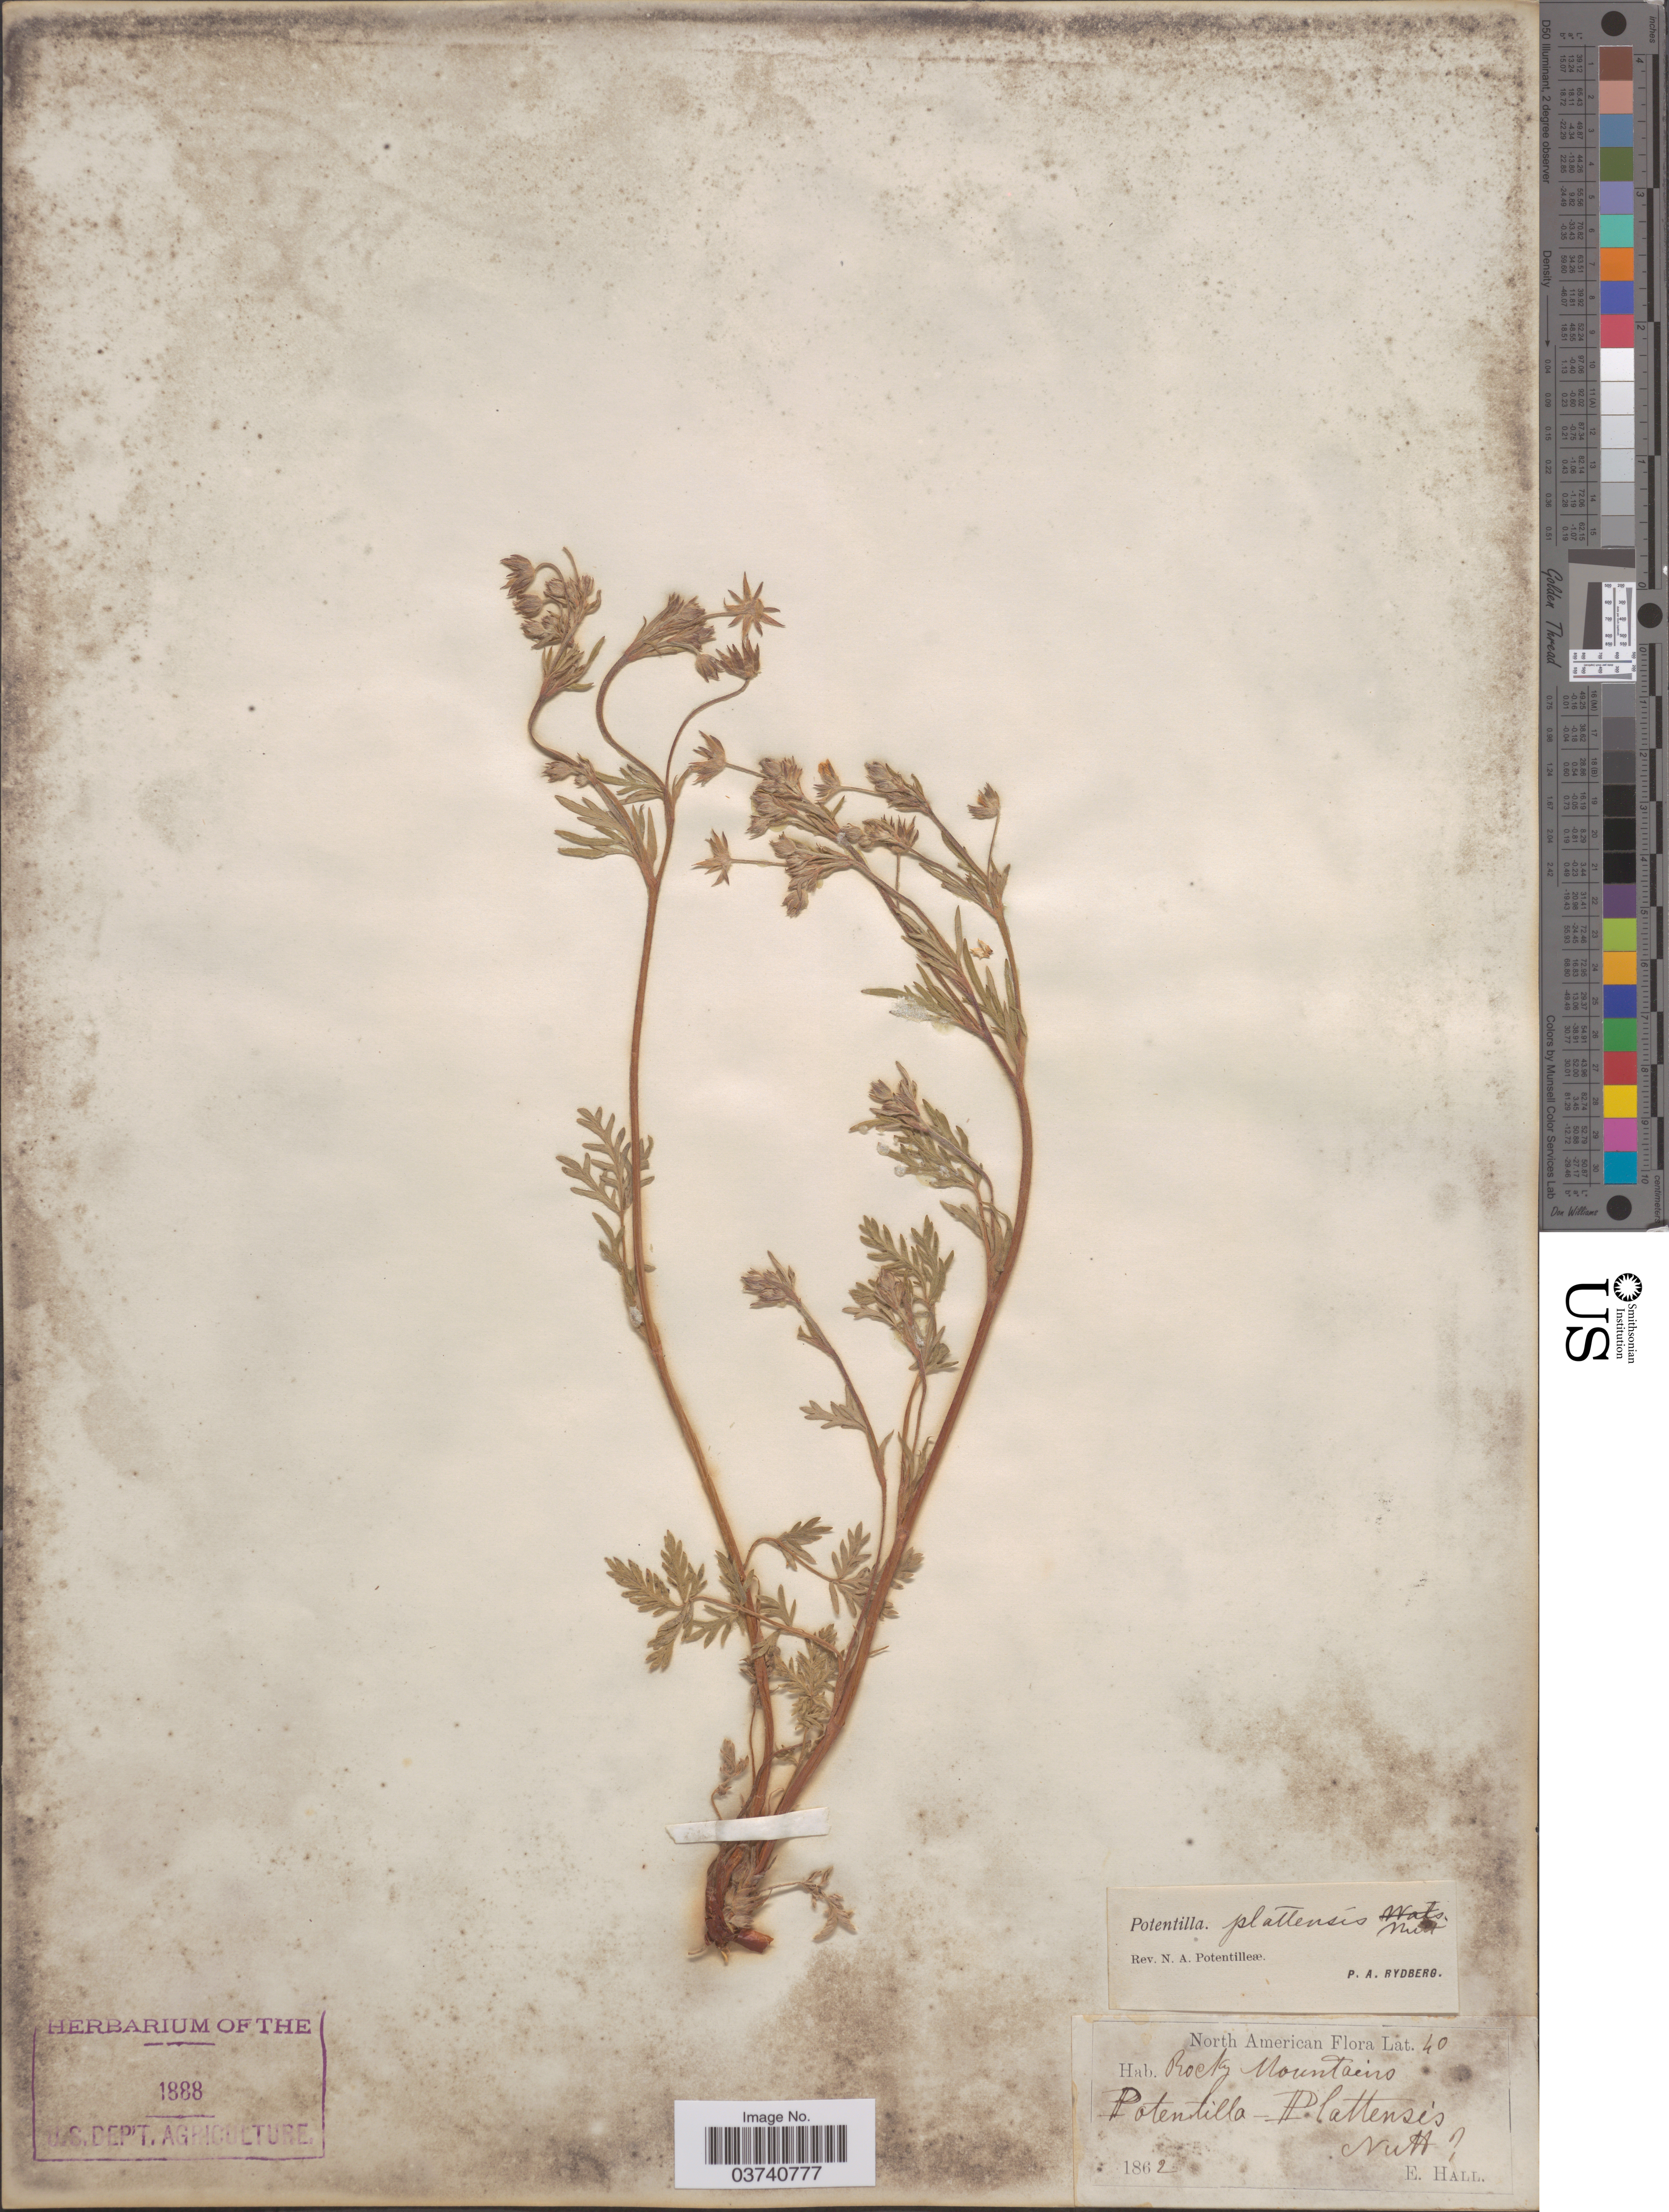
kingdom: Plantae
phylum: Tracheophyta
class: Magnoliopsida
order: Rosales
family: Rosaceae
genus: Potentilla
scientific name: Potentilla plattensis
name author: Nutt.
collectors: E. Hall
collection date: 1862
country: United States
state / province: Colorado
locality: Rocky Mountains.